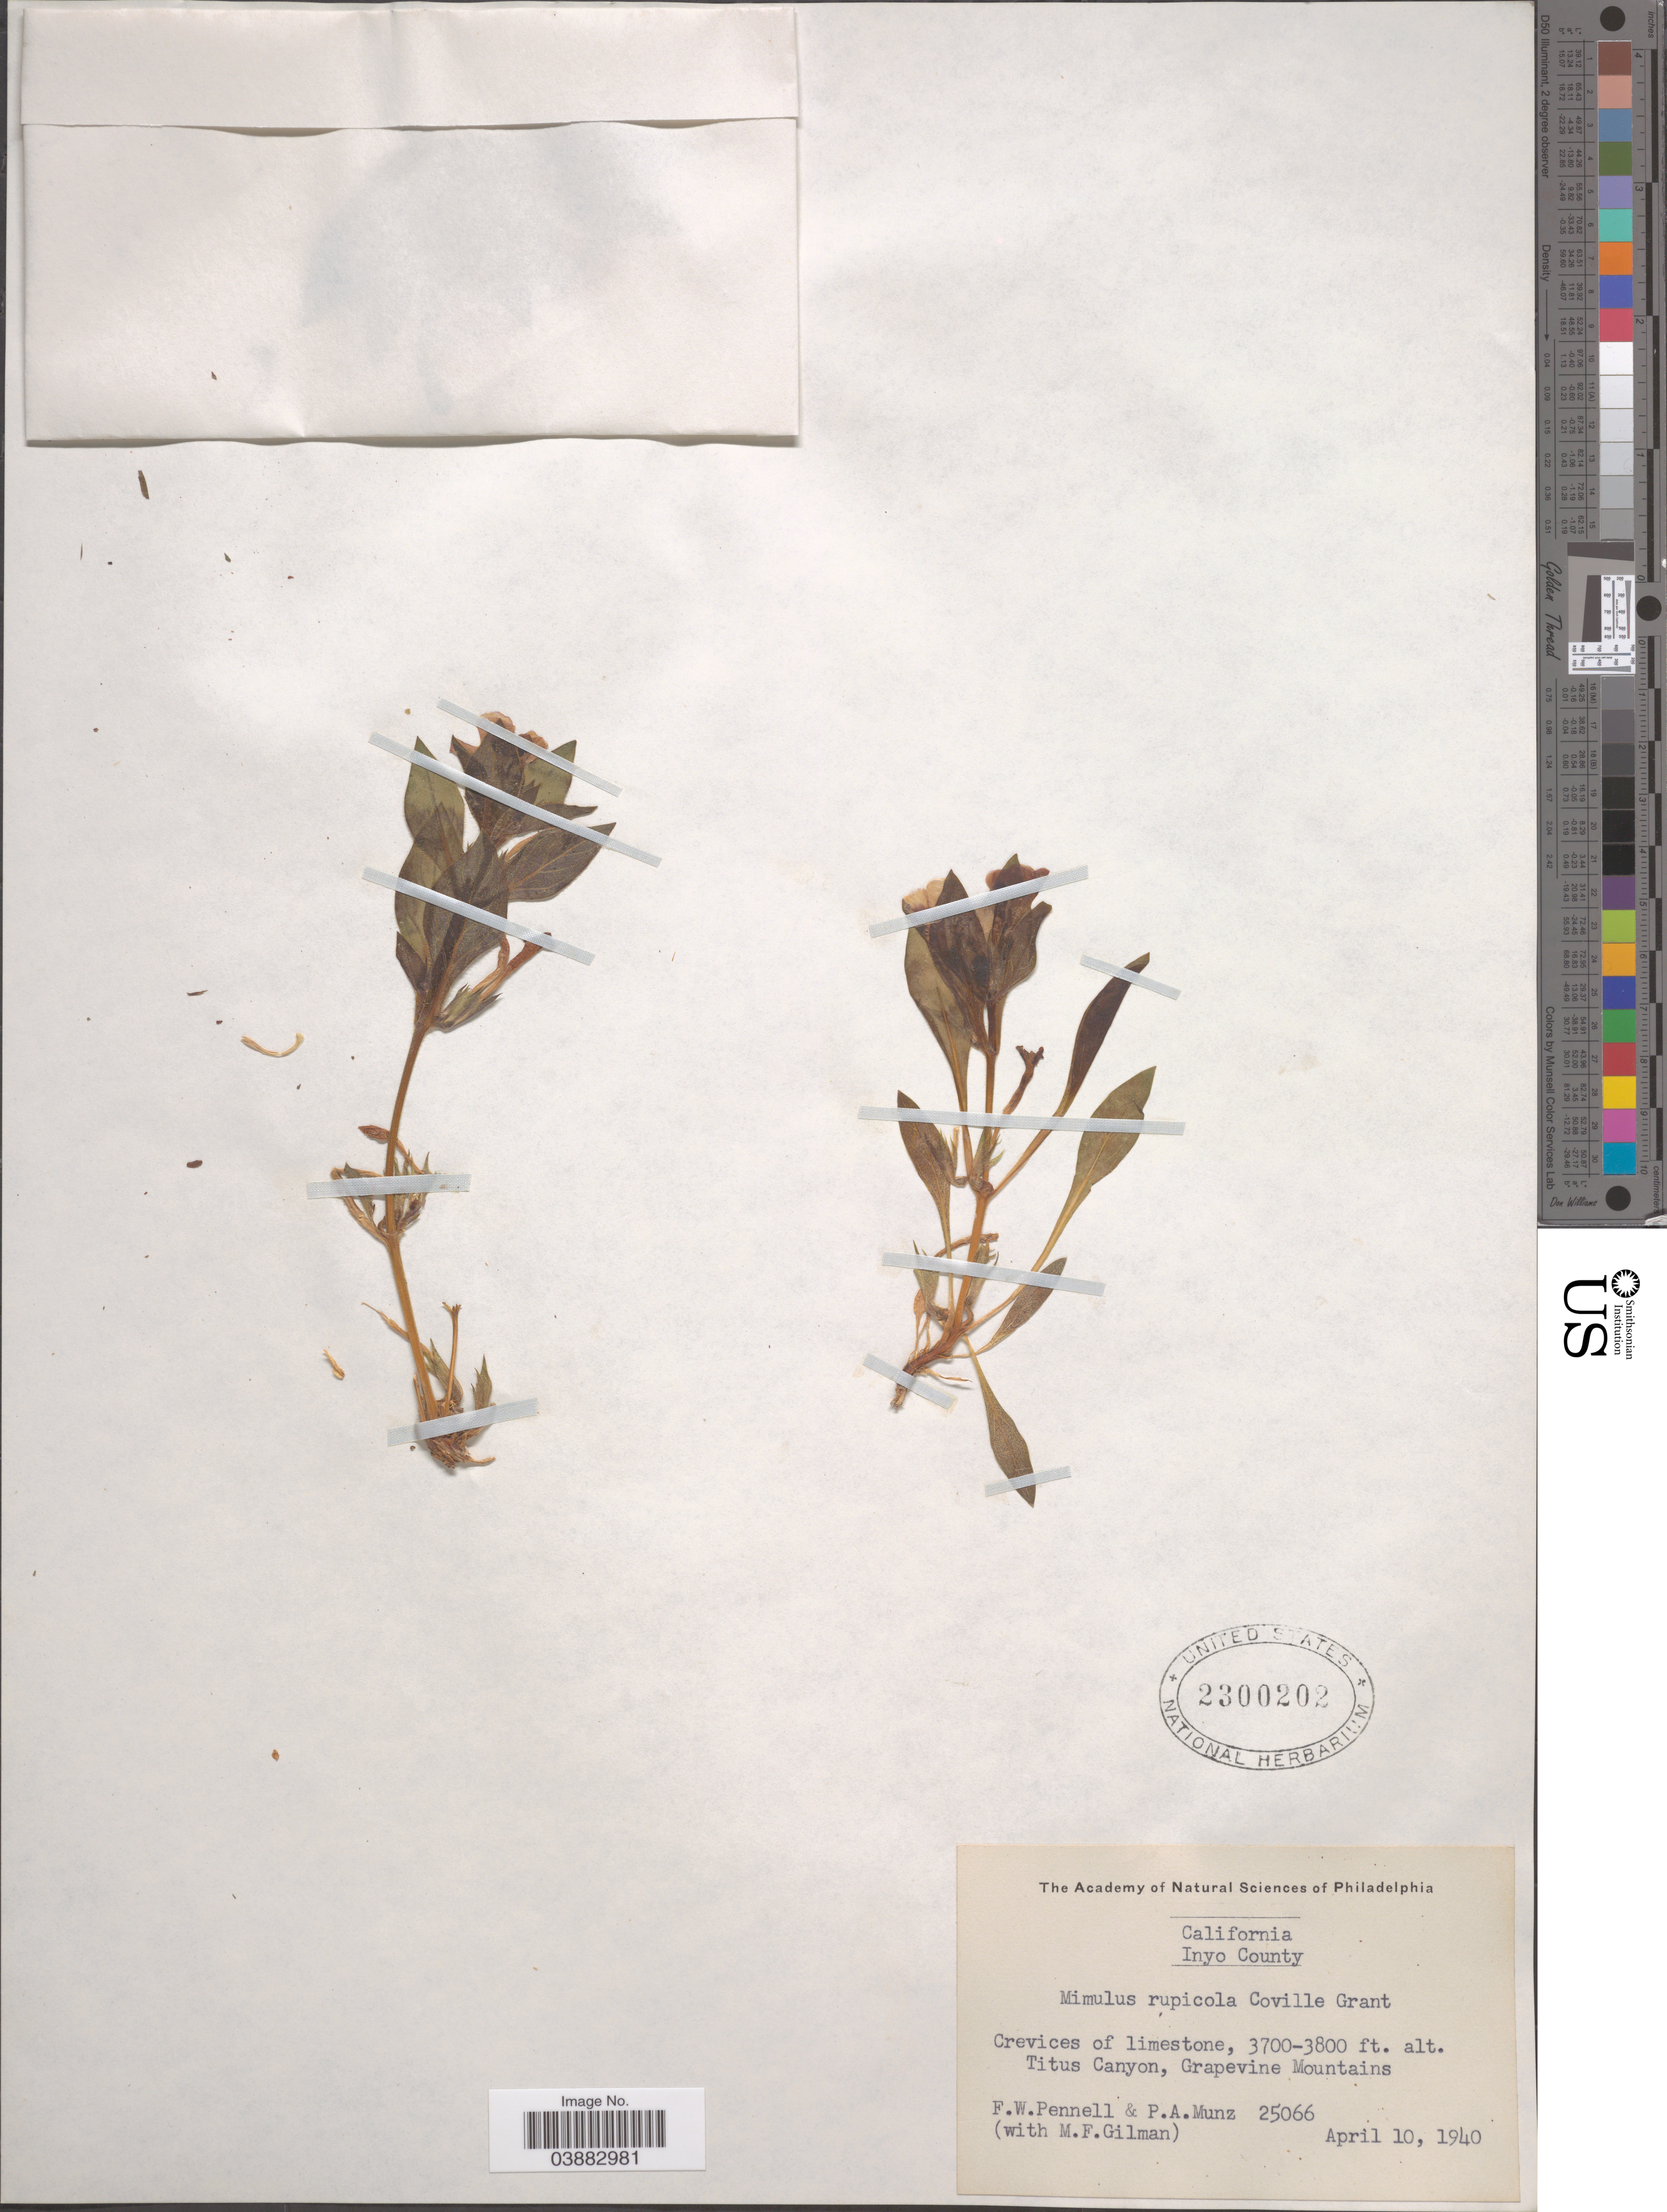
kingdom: Plantae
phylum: Tracheophyta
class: Magnoliopsida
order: Lamiales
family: Phrymaceae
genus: Mimulus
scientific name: Mimulus rupicola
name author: Coville & A.L. Grant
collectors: F. W. Pennell, P. A. Munz & M. F. Gilman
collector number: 25066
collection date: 1940-04-10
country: United States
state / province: California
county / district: Inyo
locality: Inyo County. Titus Canyon, Grapevine Mountains.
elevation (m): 1128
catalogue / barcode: US 2300202